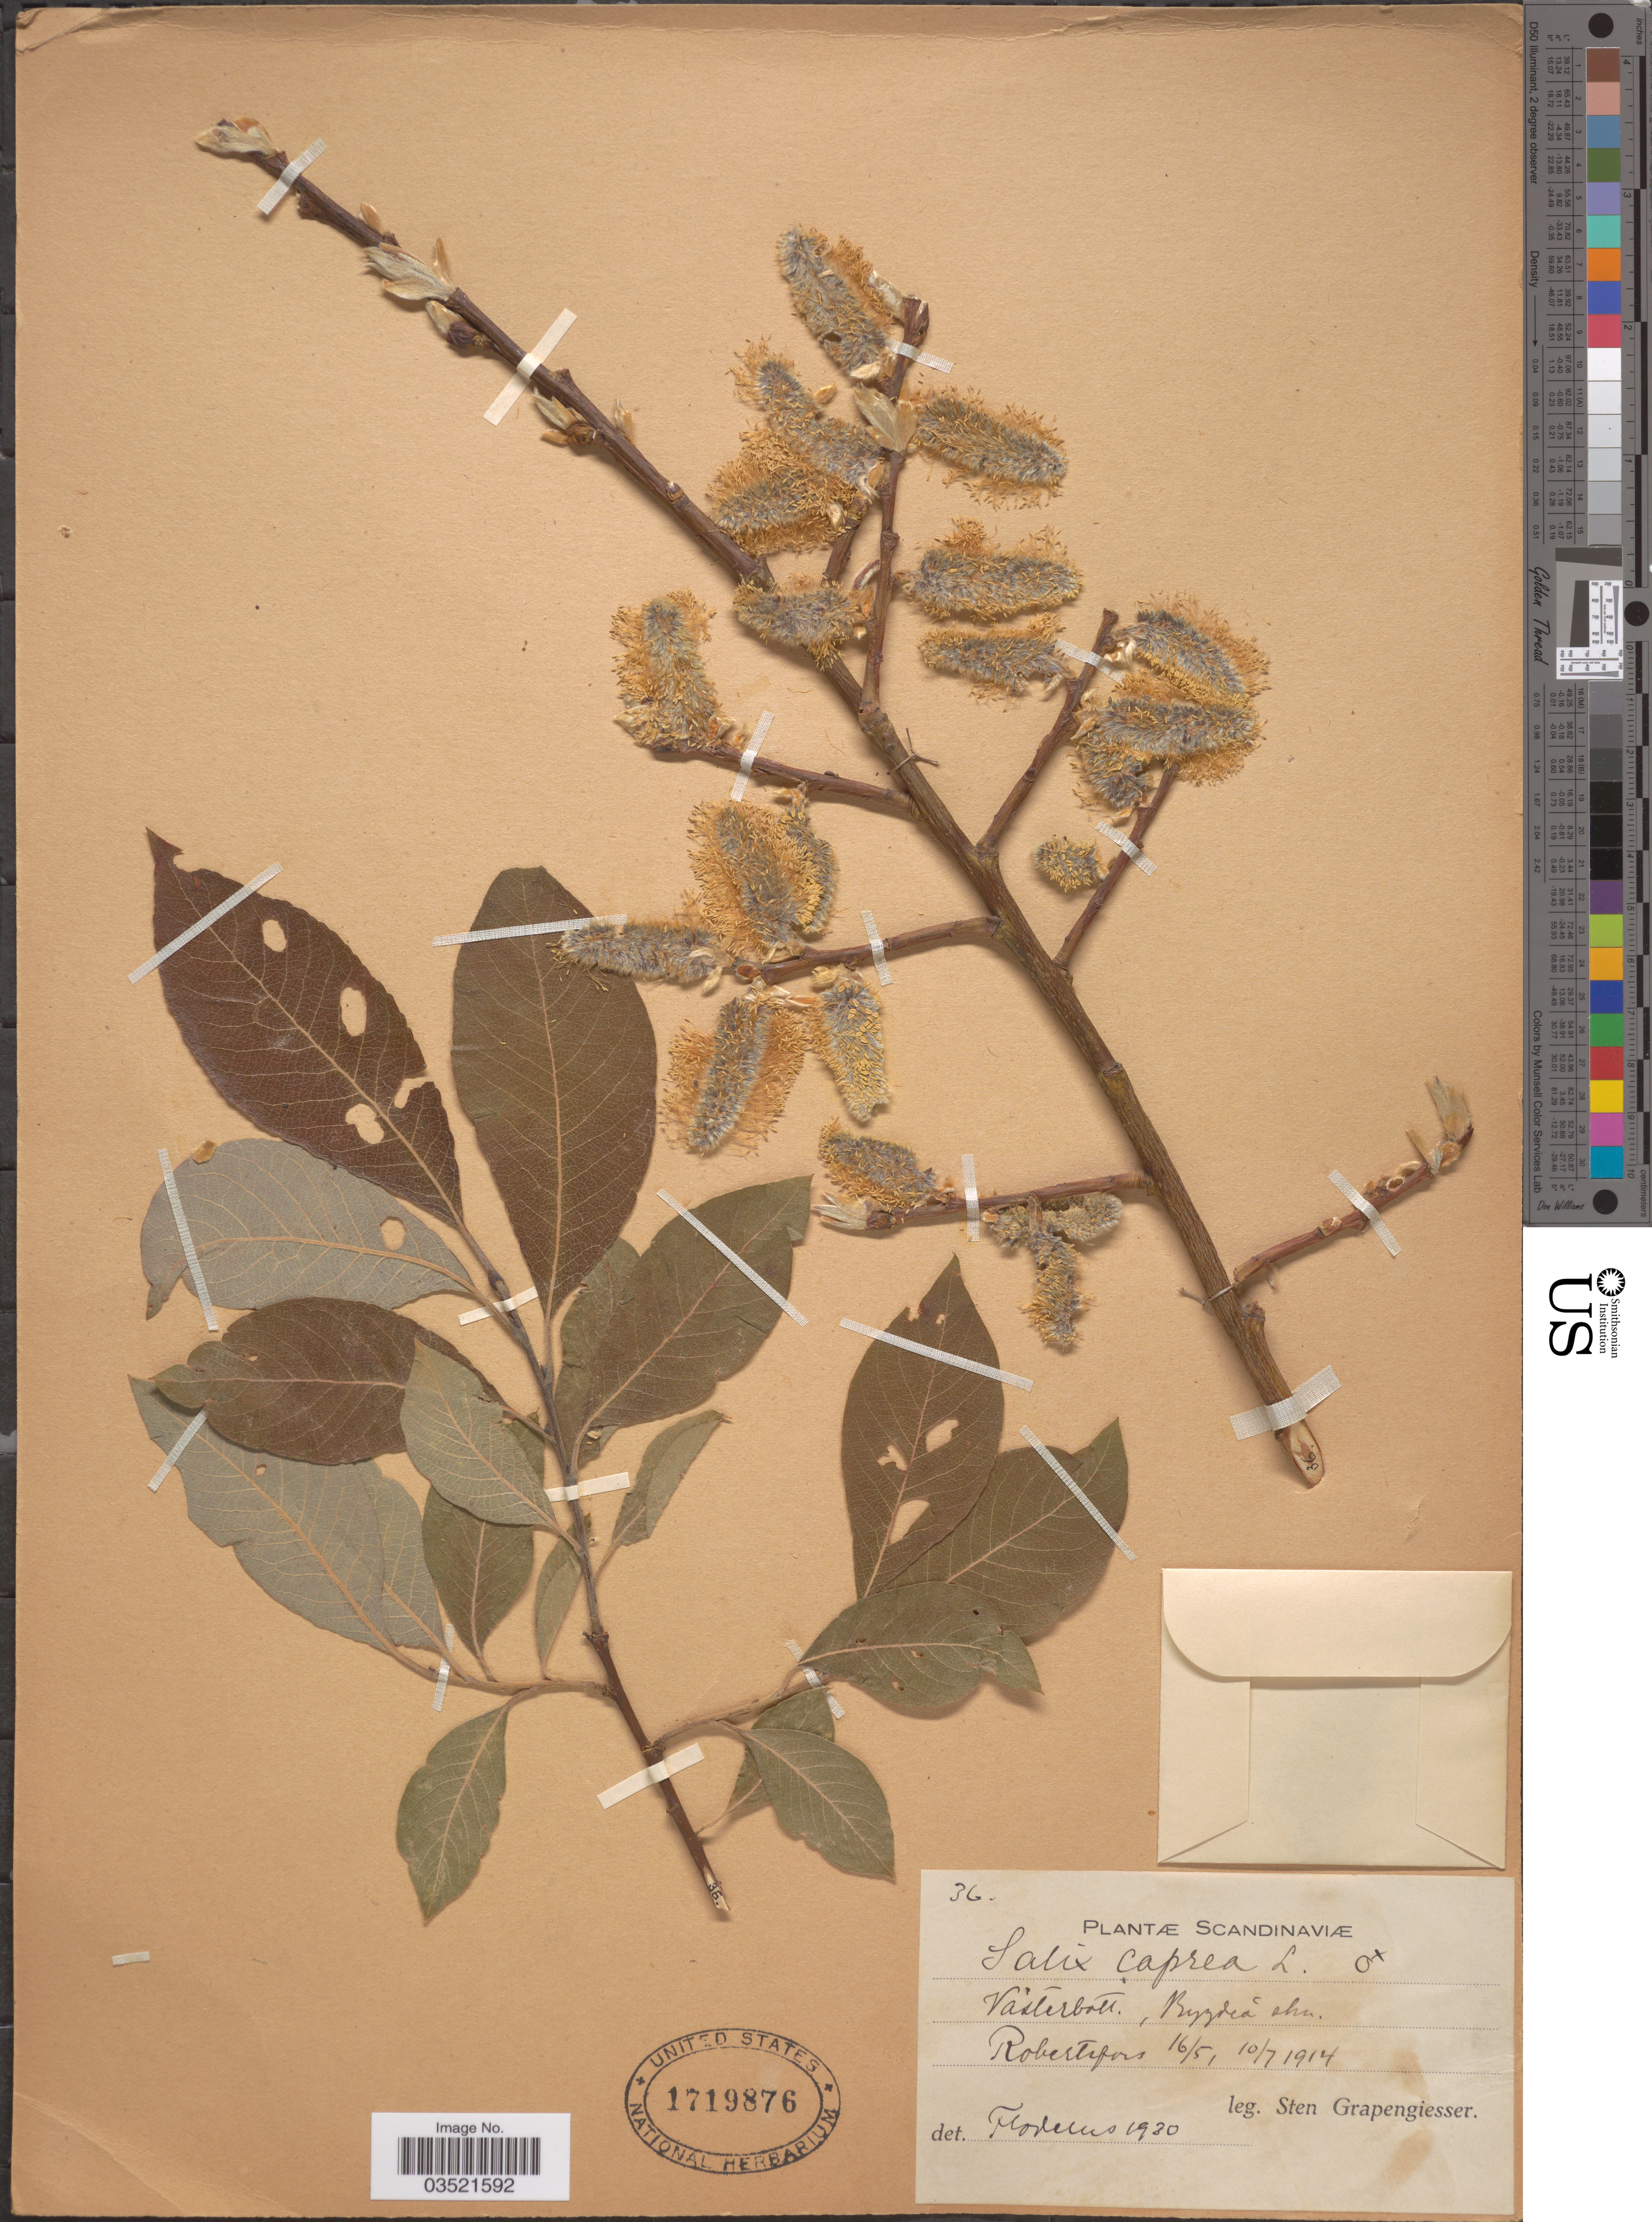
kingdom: Plantae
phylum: Tracheophyta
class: Magnoliopsida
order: Malpighiales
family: Salicaceae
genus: Salix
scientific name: Salix caprea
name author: L.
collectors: S. Grapengiesser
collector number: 36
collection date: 1914-05-16/1914-07-10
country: Sweden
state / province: Västerbotten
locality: Västerbott., Bygdeå skn. Robertsfors.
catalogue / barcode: US 1719876